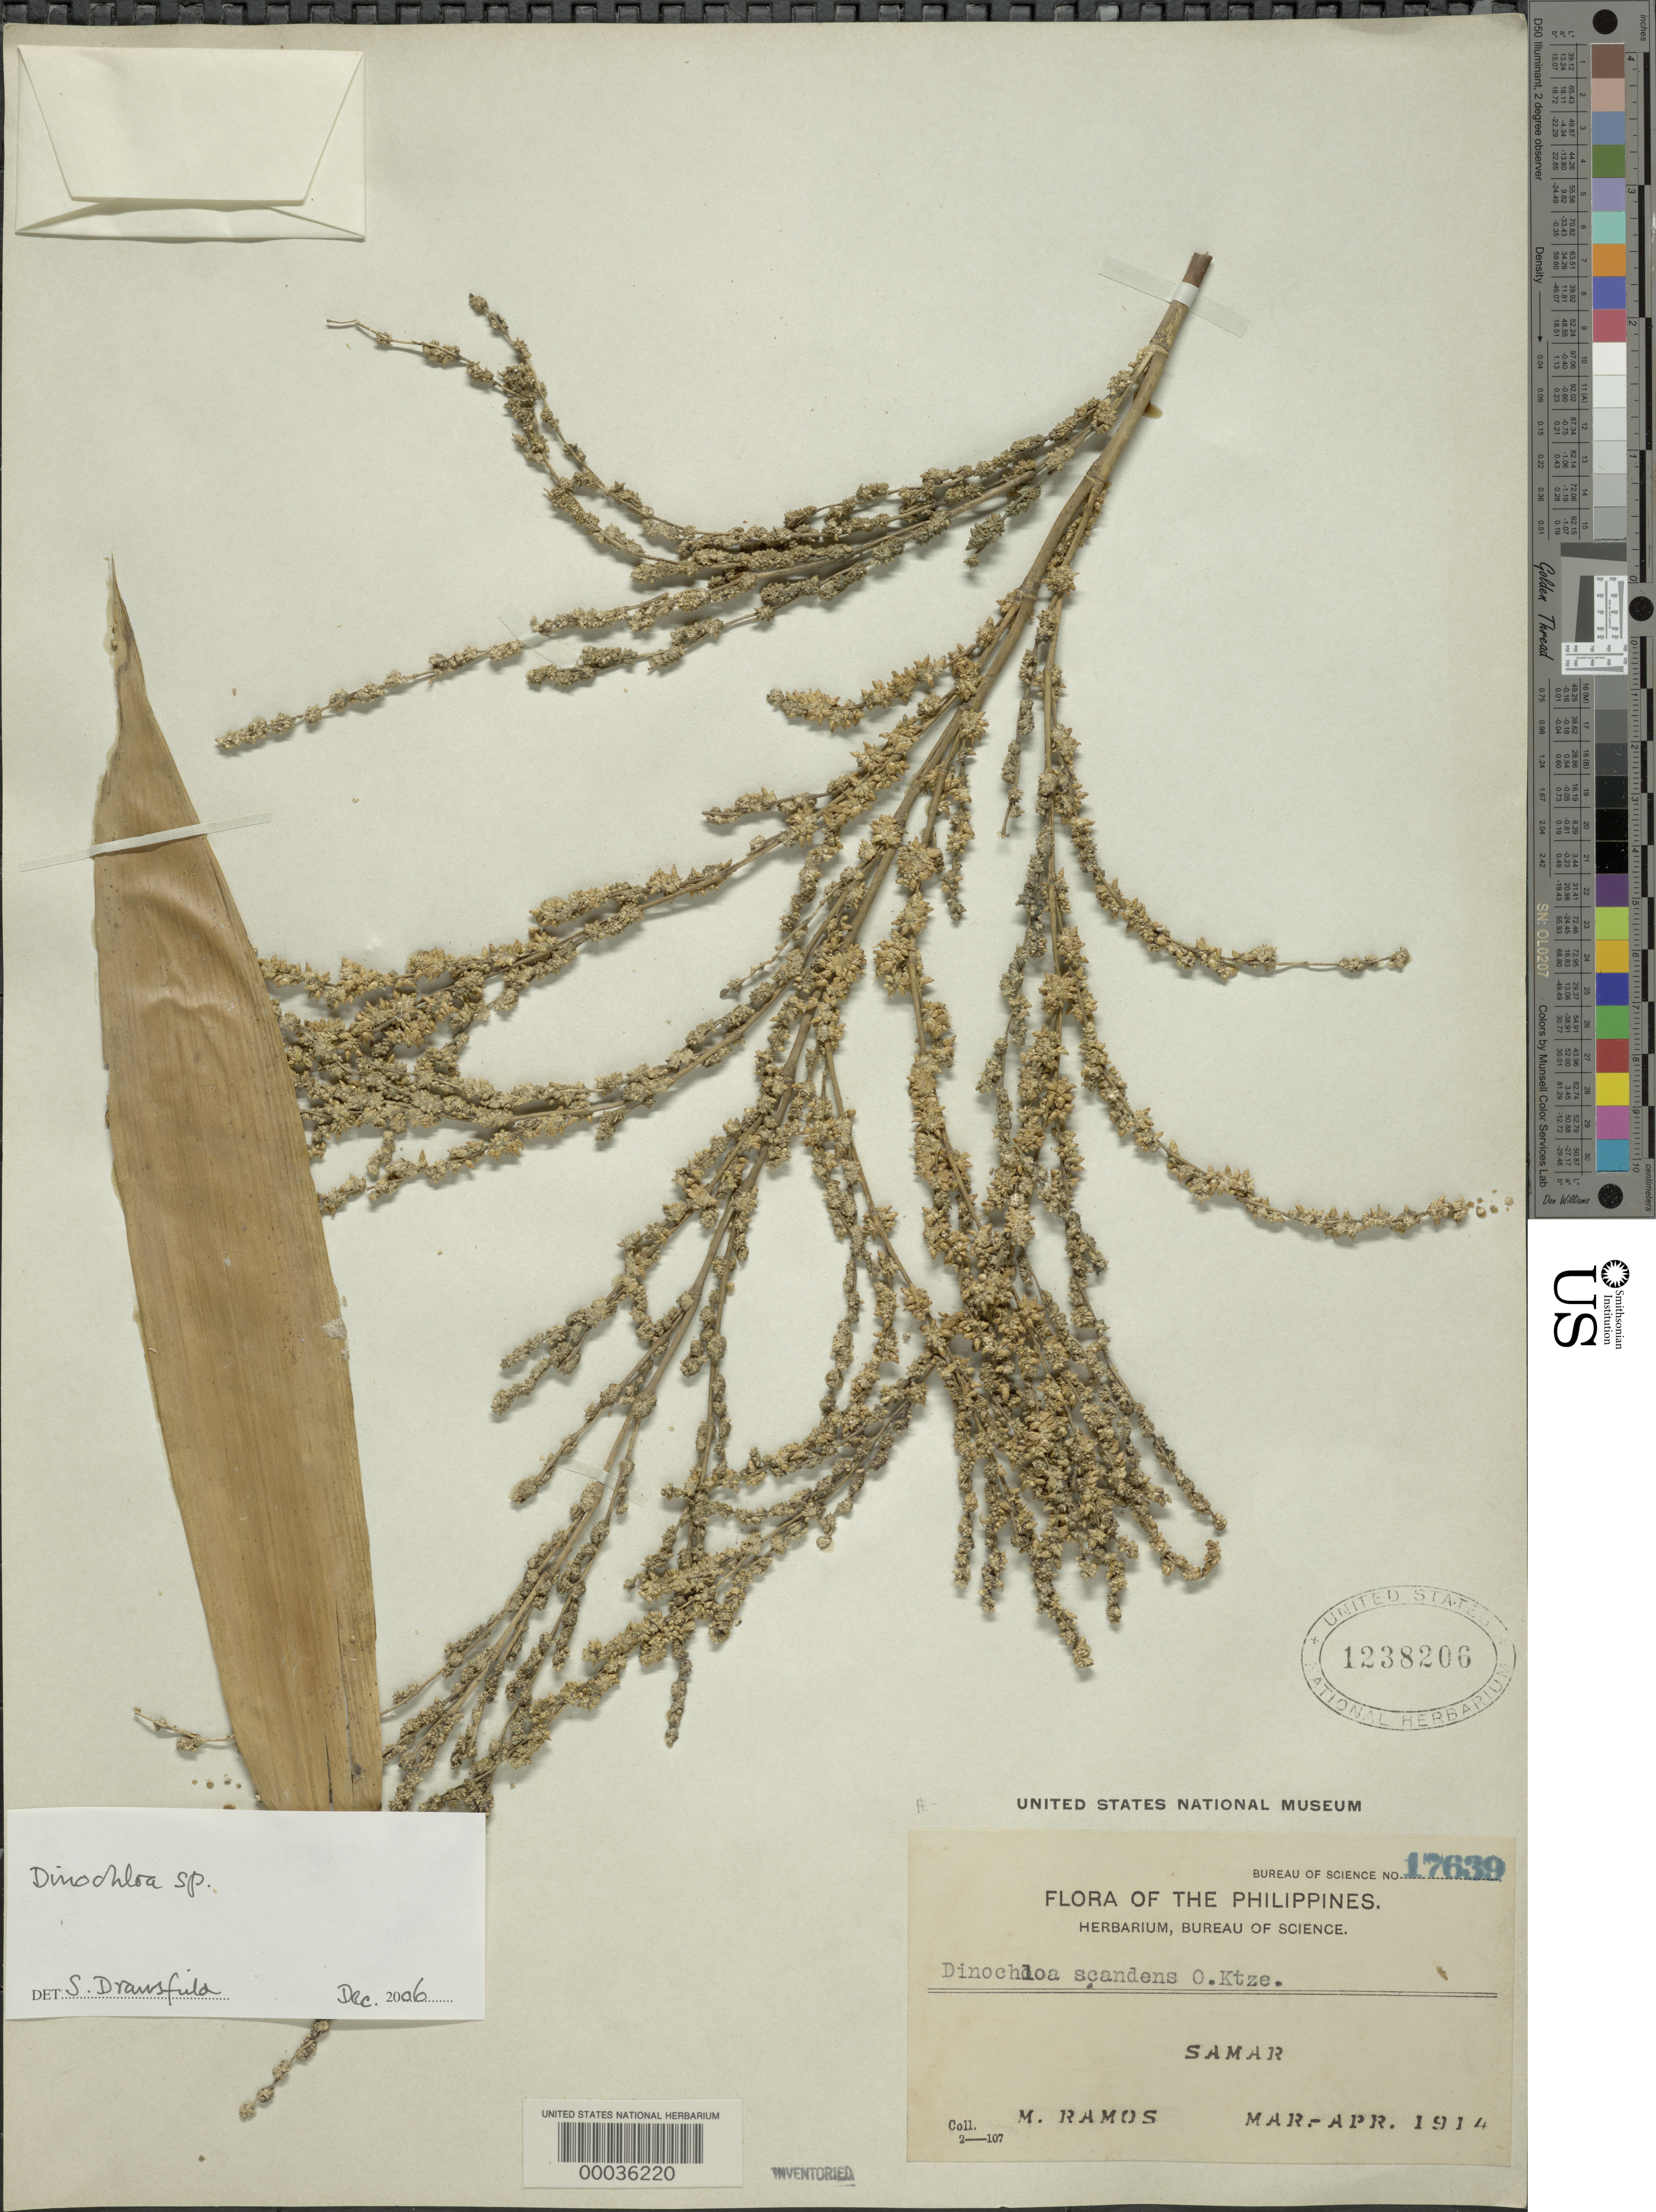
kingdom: Plantae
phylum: Tracheophyta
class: Liliopsida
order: Poales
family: Poaceae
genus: Dinochloa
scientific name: Dinochloa sp.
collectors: M. Ramos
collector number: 17639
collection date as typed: Mar 1914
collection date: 1914-03/1914-04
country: Philippines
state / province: Eastern Visayas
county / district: Eastern Samar / Northern Samar / Western Samar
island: Samar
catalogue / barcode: US 1238206